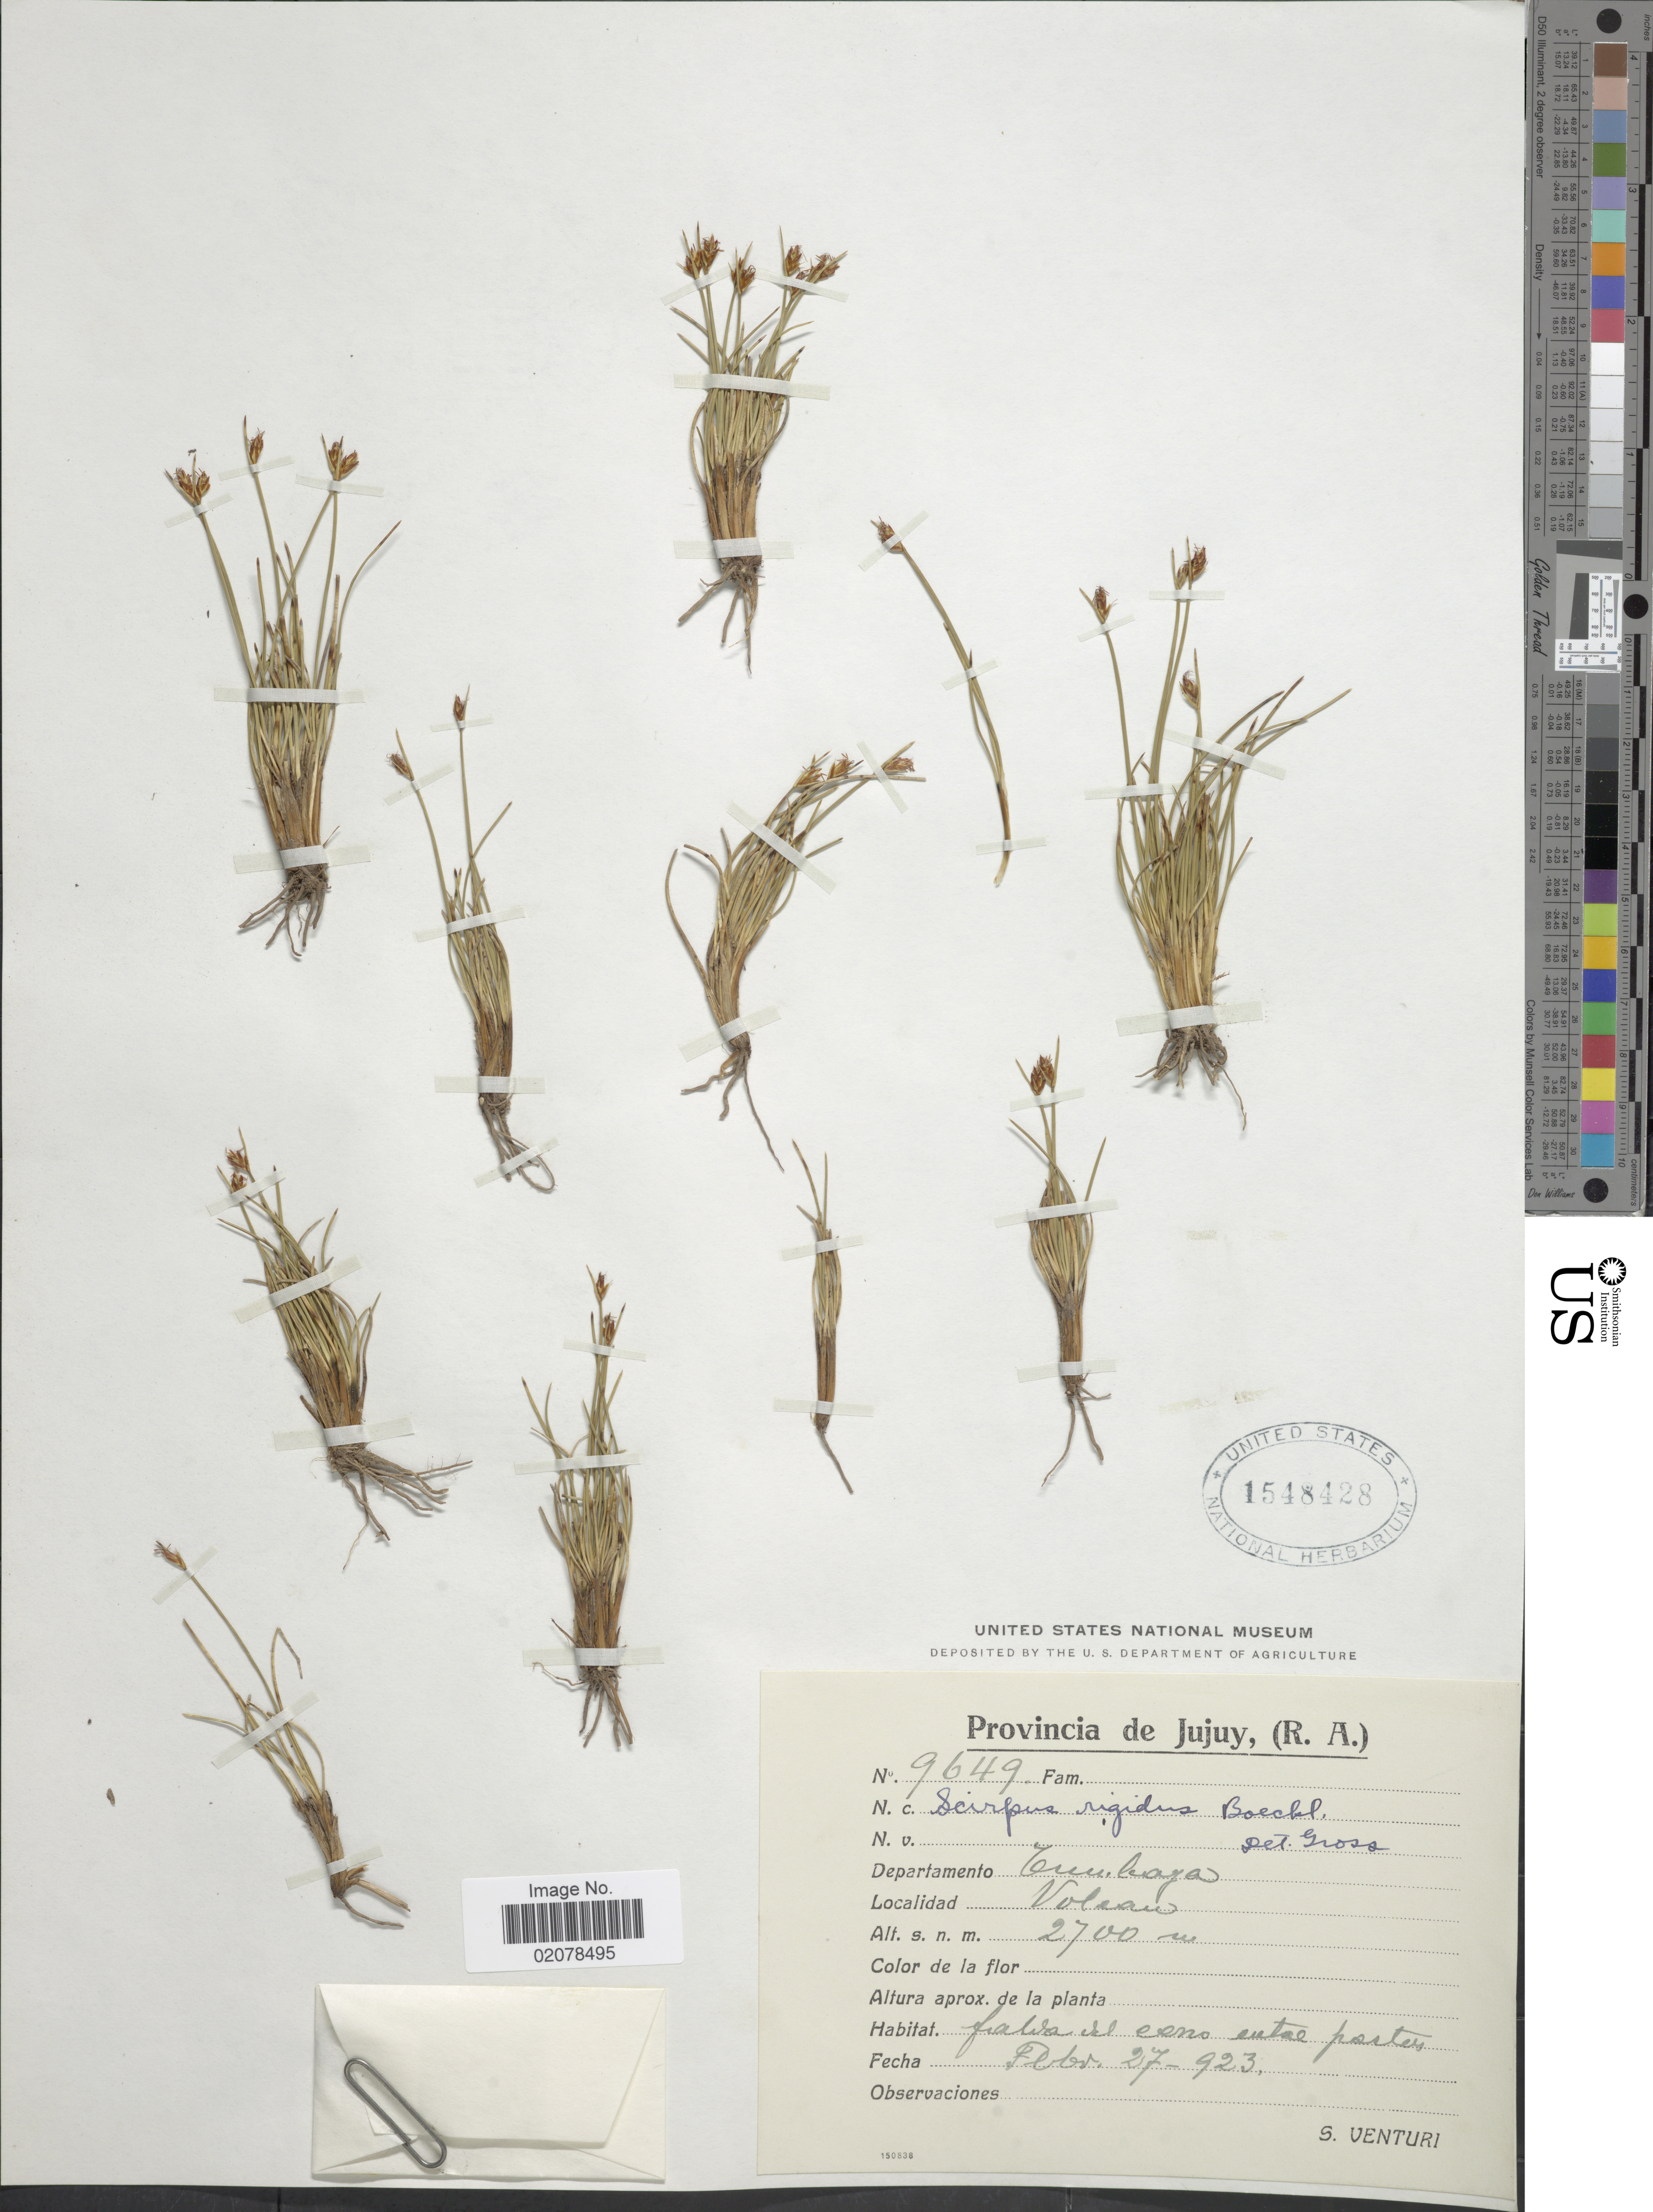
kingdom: Plantae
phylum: Tracheophyta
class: Liliopsida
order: Poales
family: Cyperaceae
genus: Trichophorum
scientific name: Trichophorum rigidum subsp. rigidum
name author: (Steud.) Goetgh. et al.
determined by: Strong, Mark T., (BOT), Smithsonian Institution - National Museum of Natural History (UNITED STATES)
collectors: S. Venturi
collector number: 9649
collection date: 1923-02-27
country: Argentina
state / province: Jujuy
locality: Departamento Tumbaya, Volcan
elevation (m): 2700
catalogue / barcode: US 1548428